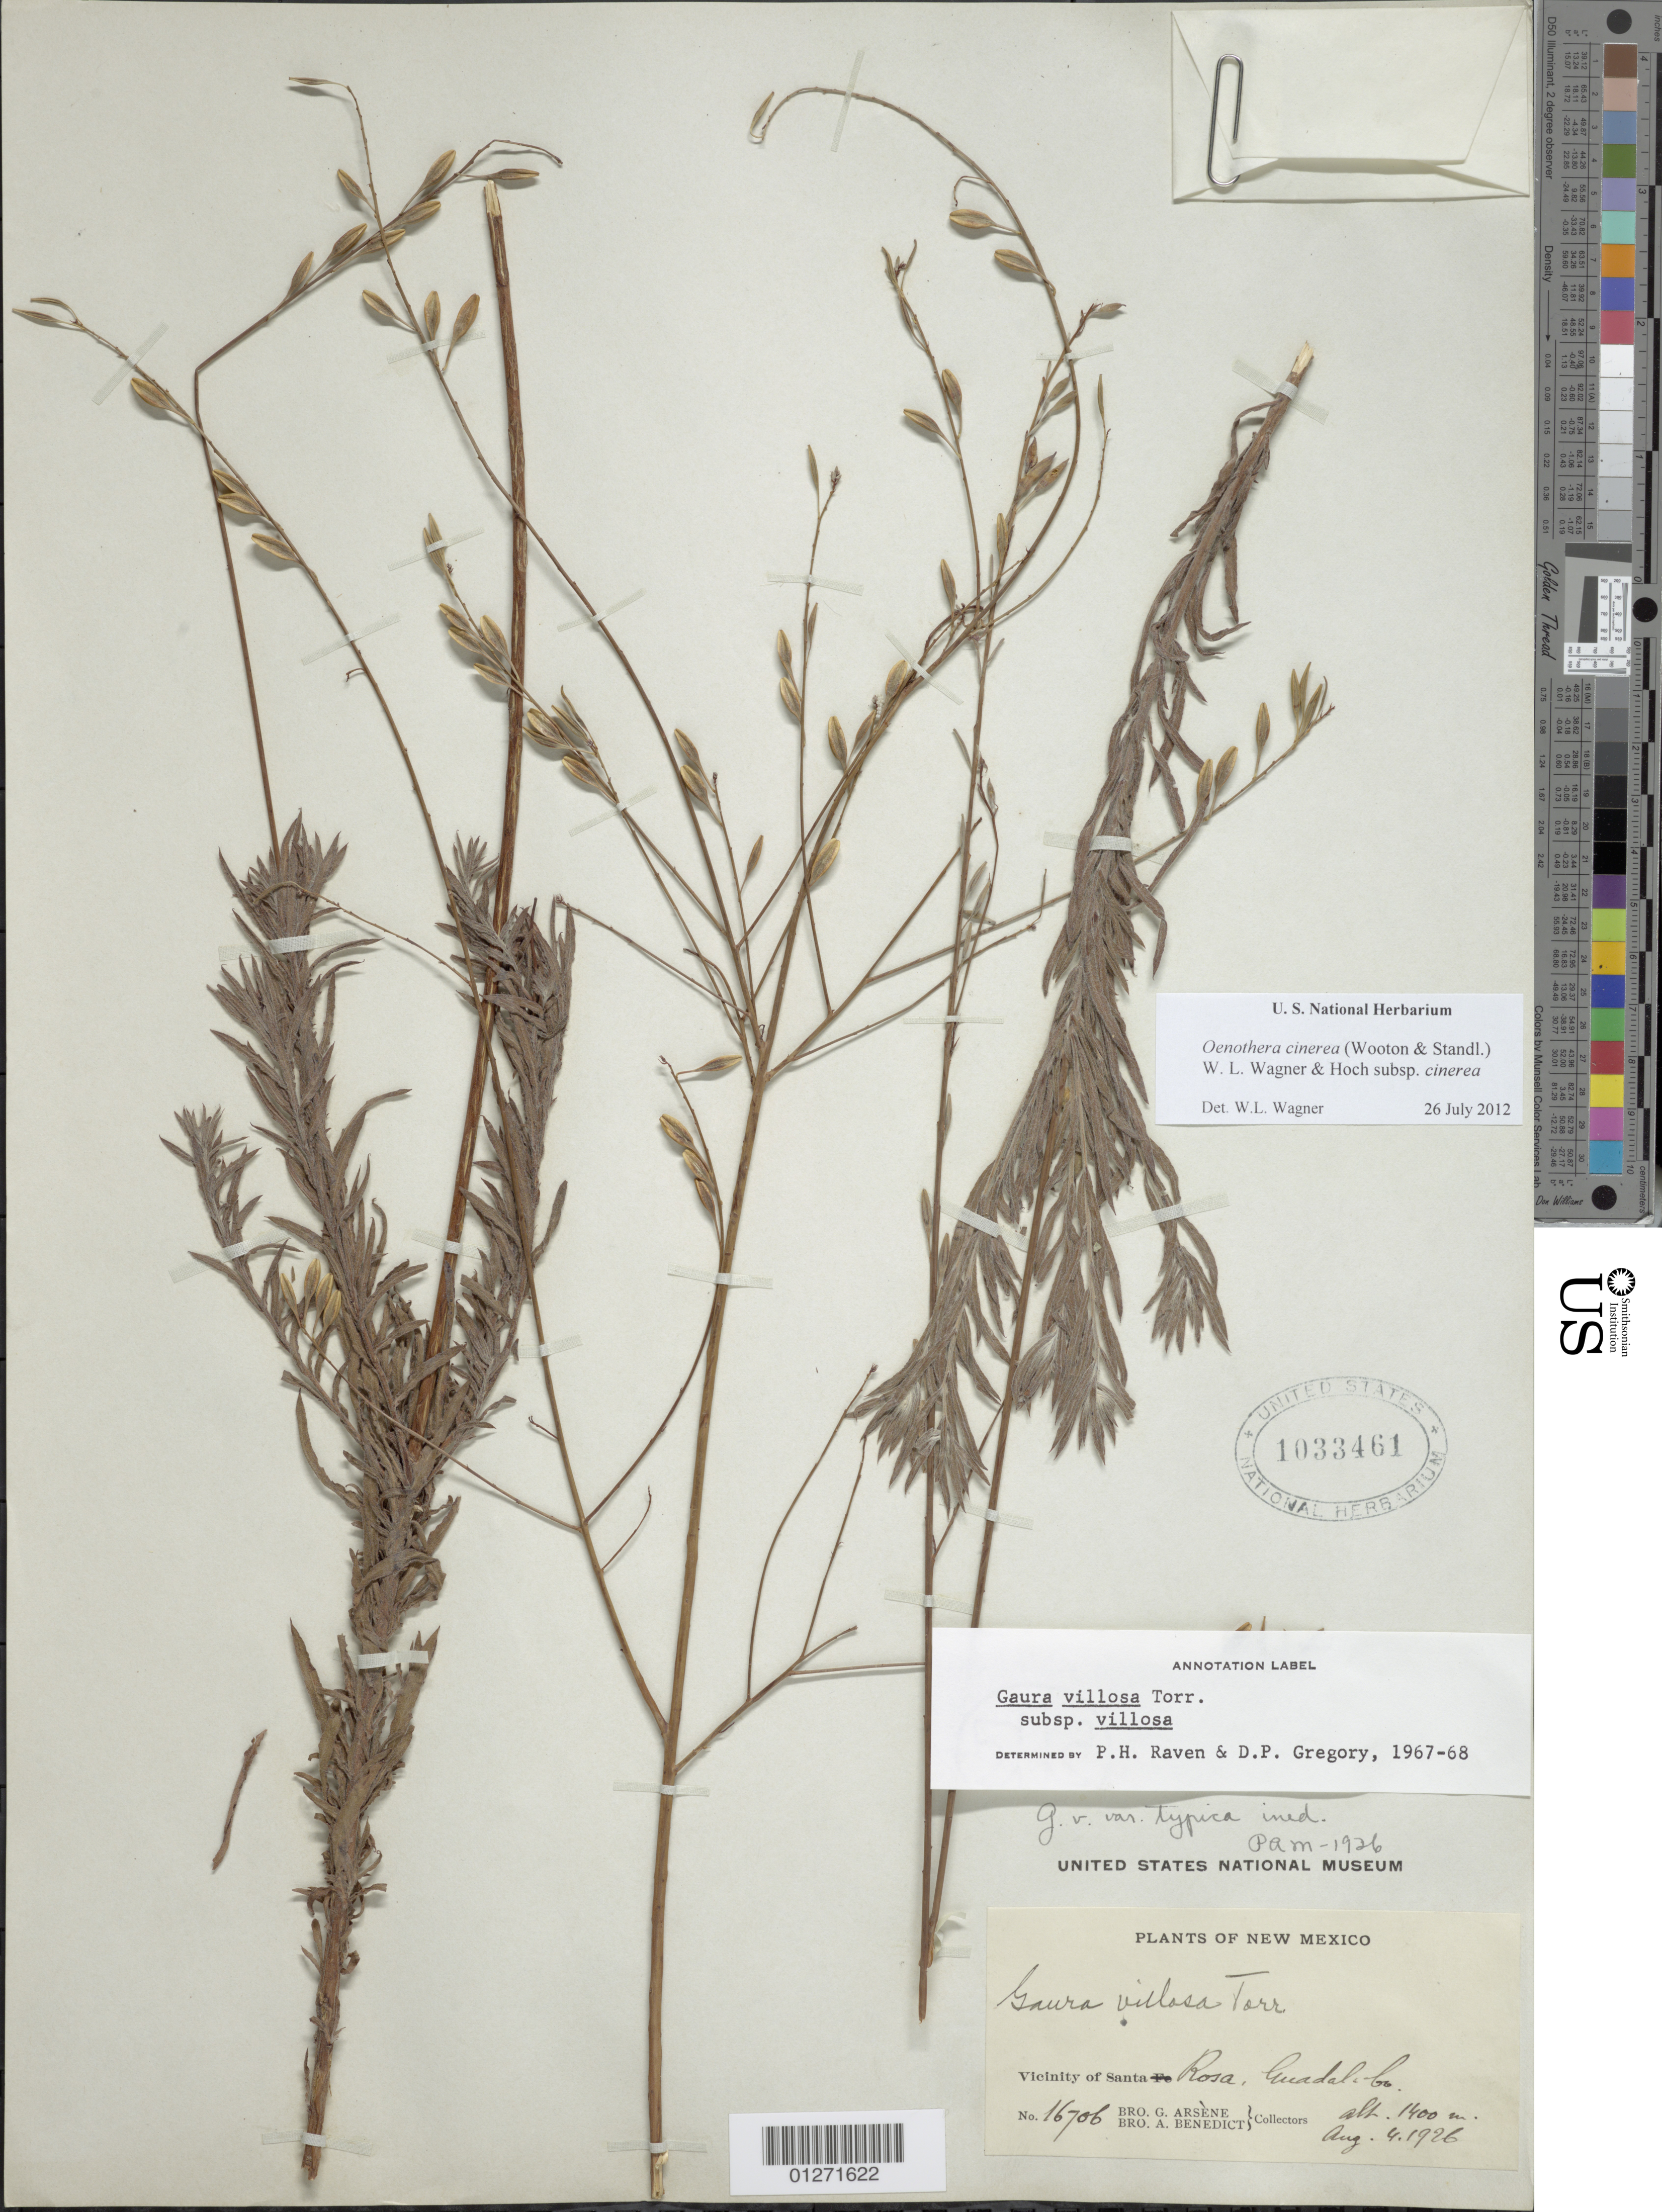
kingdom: Plantae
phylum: Tracheophyta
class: Magnoliopsida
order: Myrtales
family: Onagraceae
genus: Oenothera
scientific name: Oenothera cinerea subsp. cinerea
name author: (Wooton & Standl.) W.L. Wagner & Hoch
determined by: Wagner, W. L., (BOT), Smithsonian Institution - National Museum of Natural History (UNITED STATES)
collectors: Bro. G. Arsène & Bro. A. Benedict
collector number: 16706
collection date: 1926-08-04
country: United States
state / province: New Mexico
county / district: Guadalupe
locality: Vicinity of Santa Rosa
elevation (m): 427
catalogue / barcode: US 1033461